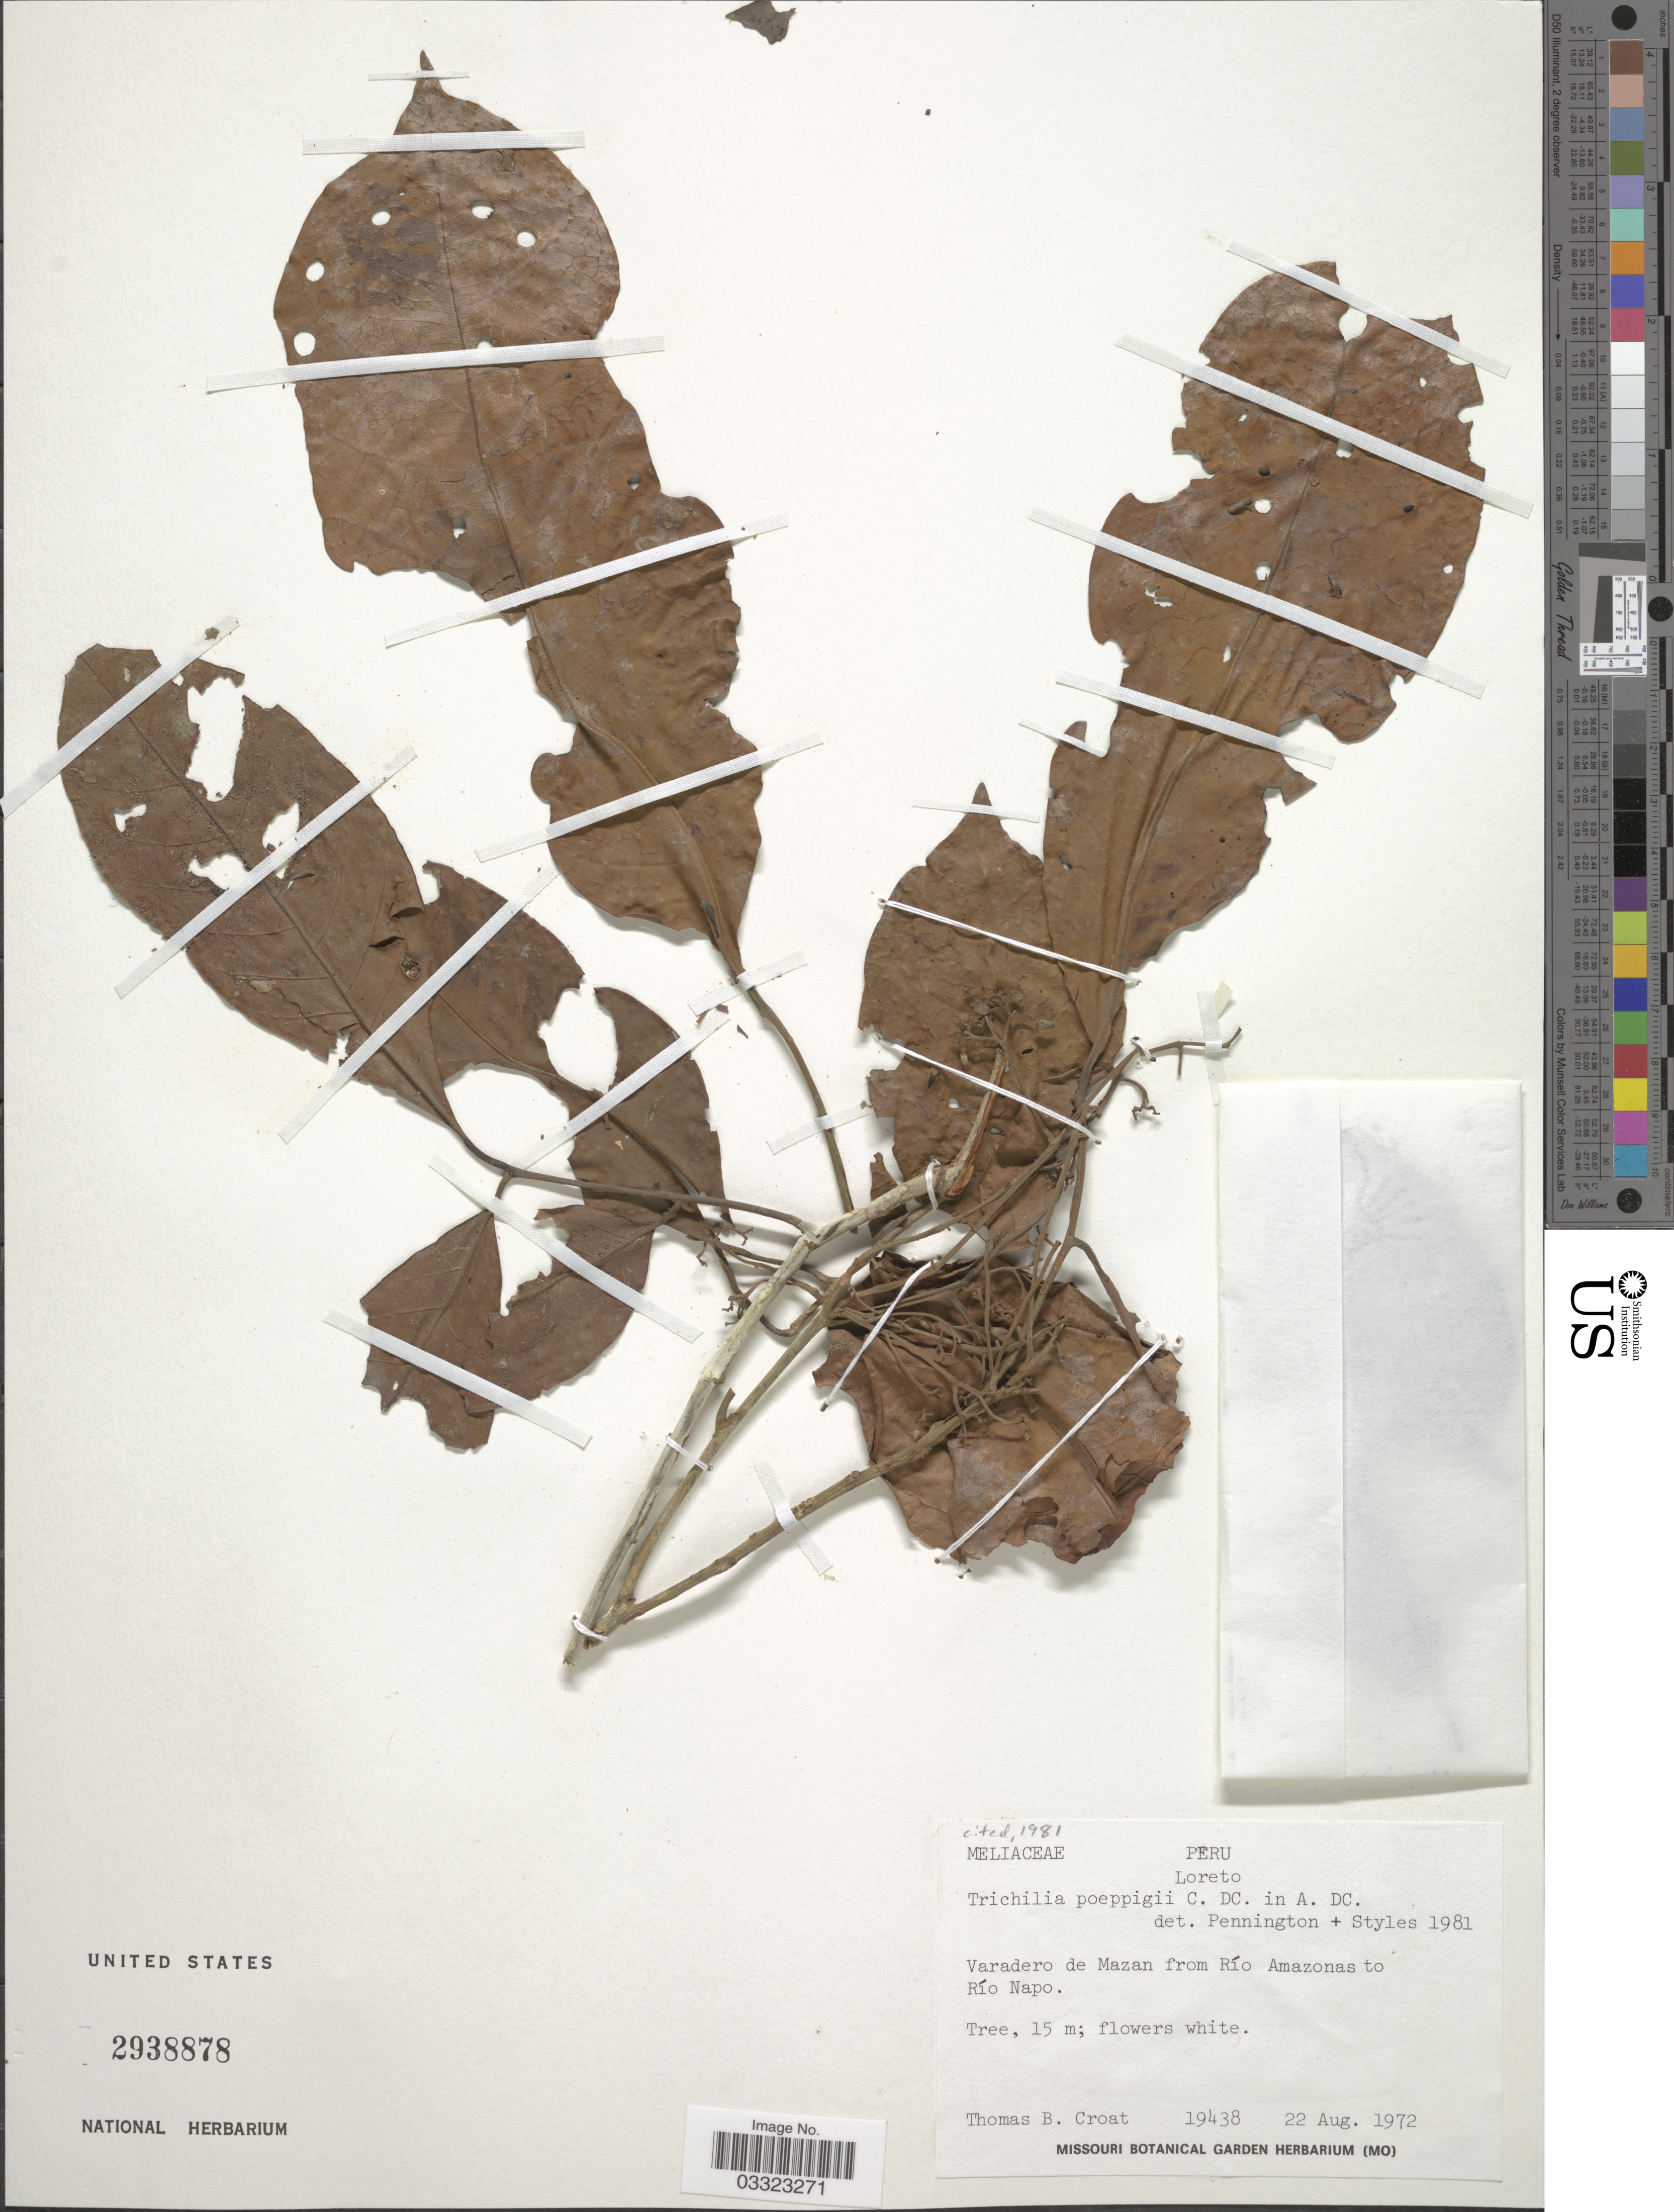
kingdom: Plantae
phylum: Tracheophyta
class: Magnoliopsida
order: Sapindales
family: Meliaceae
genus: Trichilia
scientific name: Trichilia poeppigii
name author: C. DC.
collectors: T. B. Croat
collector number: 19438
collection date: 1972-08-22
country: Peru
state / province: Loreto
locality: Varadero de Mazan from Río Amazonas to Río Napo.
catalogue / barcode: US 2938878